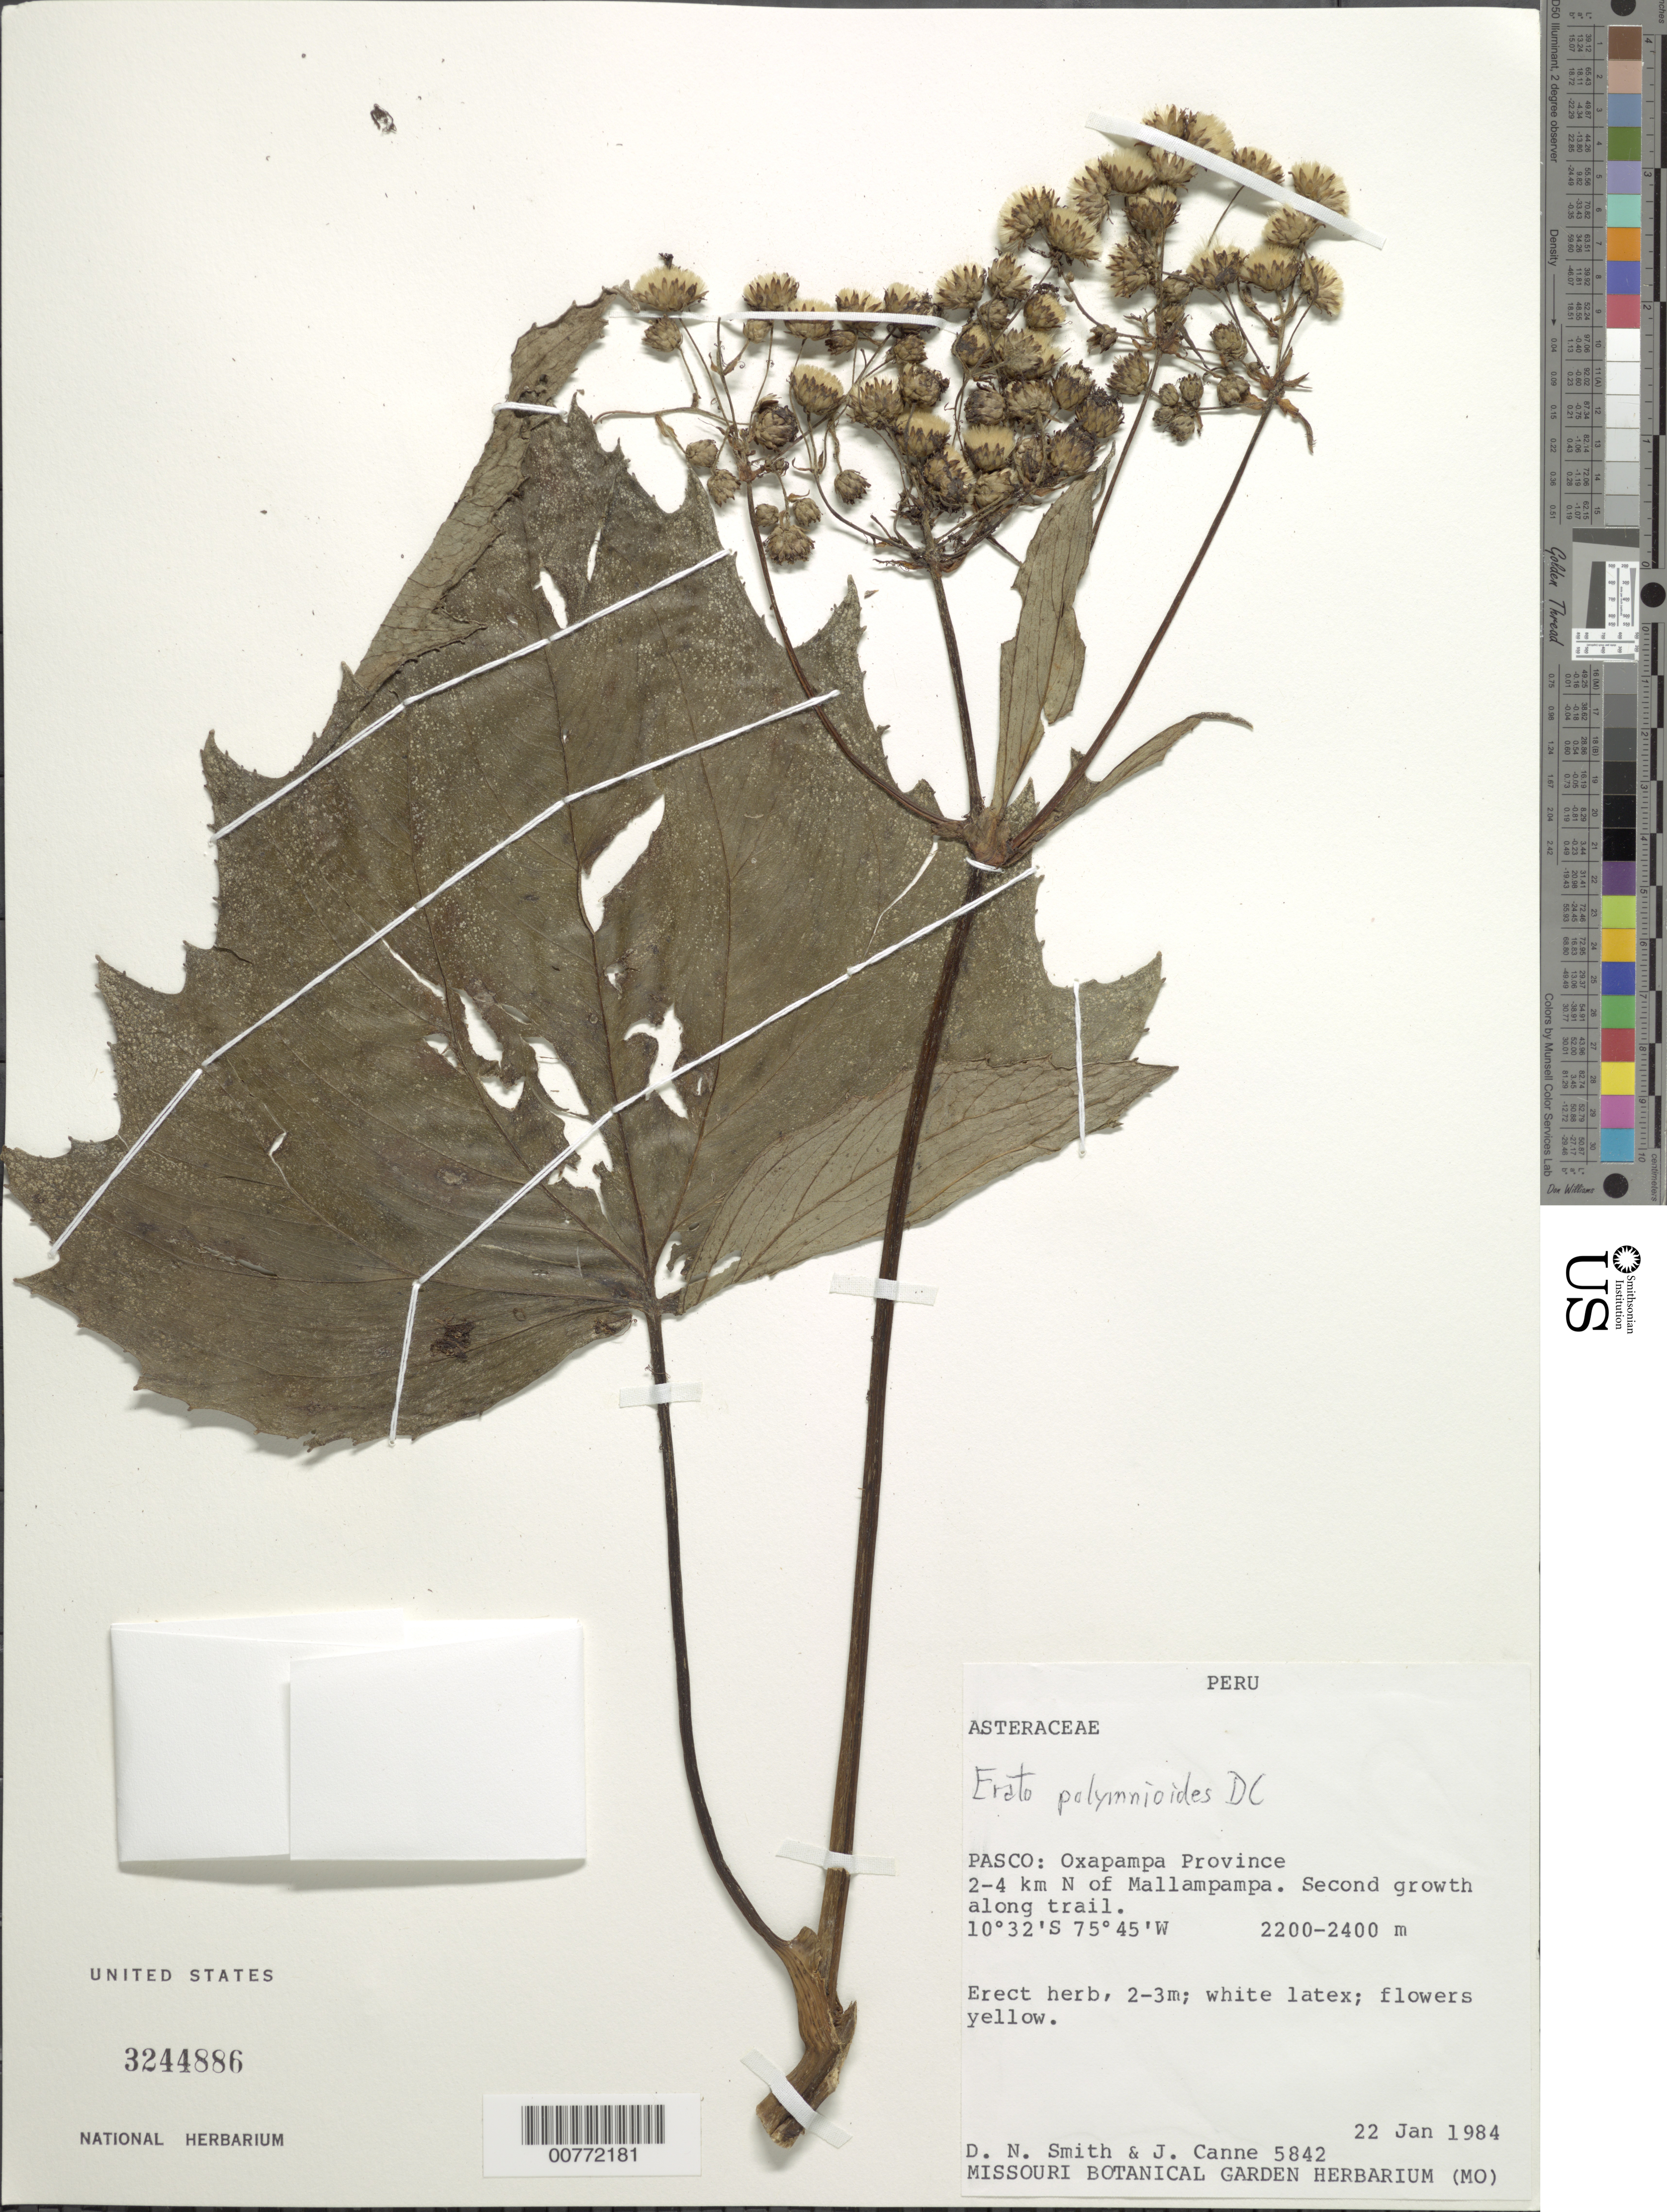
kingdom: Plantae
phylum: Tracheophyta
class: Magnoliopsida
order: Asterales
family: Asteraceae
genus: Erato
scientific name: Erato polymnioides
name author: DC.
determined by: Robinson, Harold E., (US)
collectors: D. Smith & J. M. Canne-Hilliker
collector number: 5842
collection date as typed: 22 January 1984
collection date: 1984-01-22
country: Peru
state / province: Pasco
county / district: Oxapampa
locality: Mallampampa, 2-4 km N of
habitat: Second growth along trail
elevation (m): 2200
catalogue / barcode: US 3244886